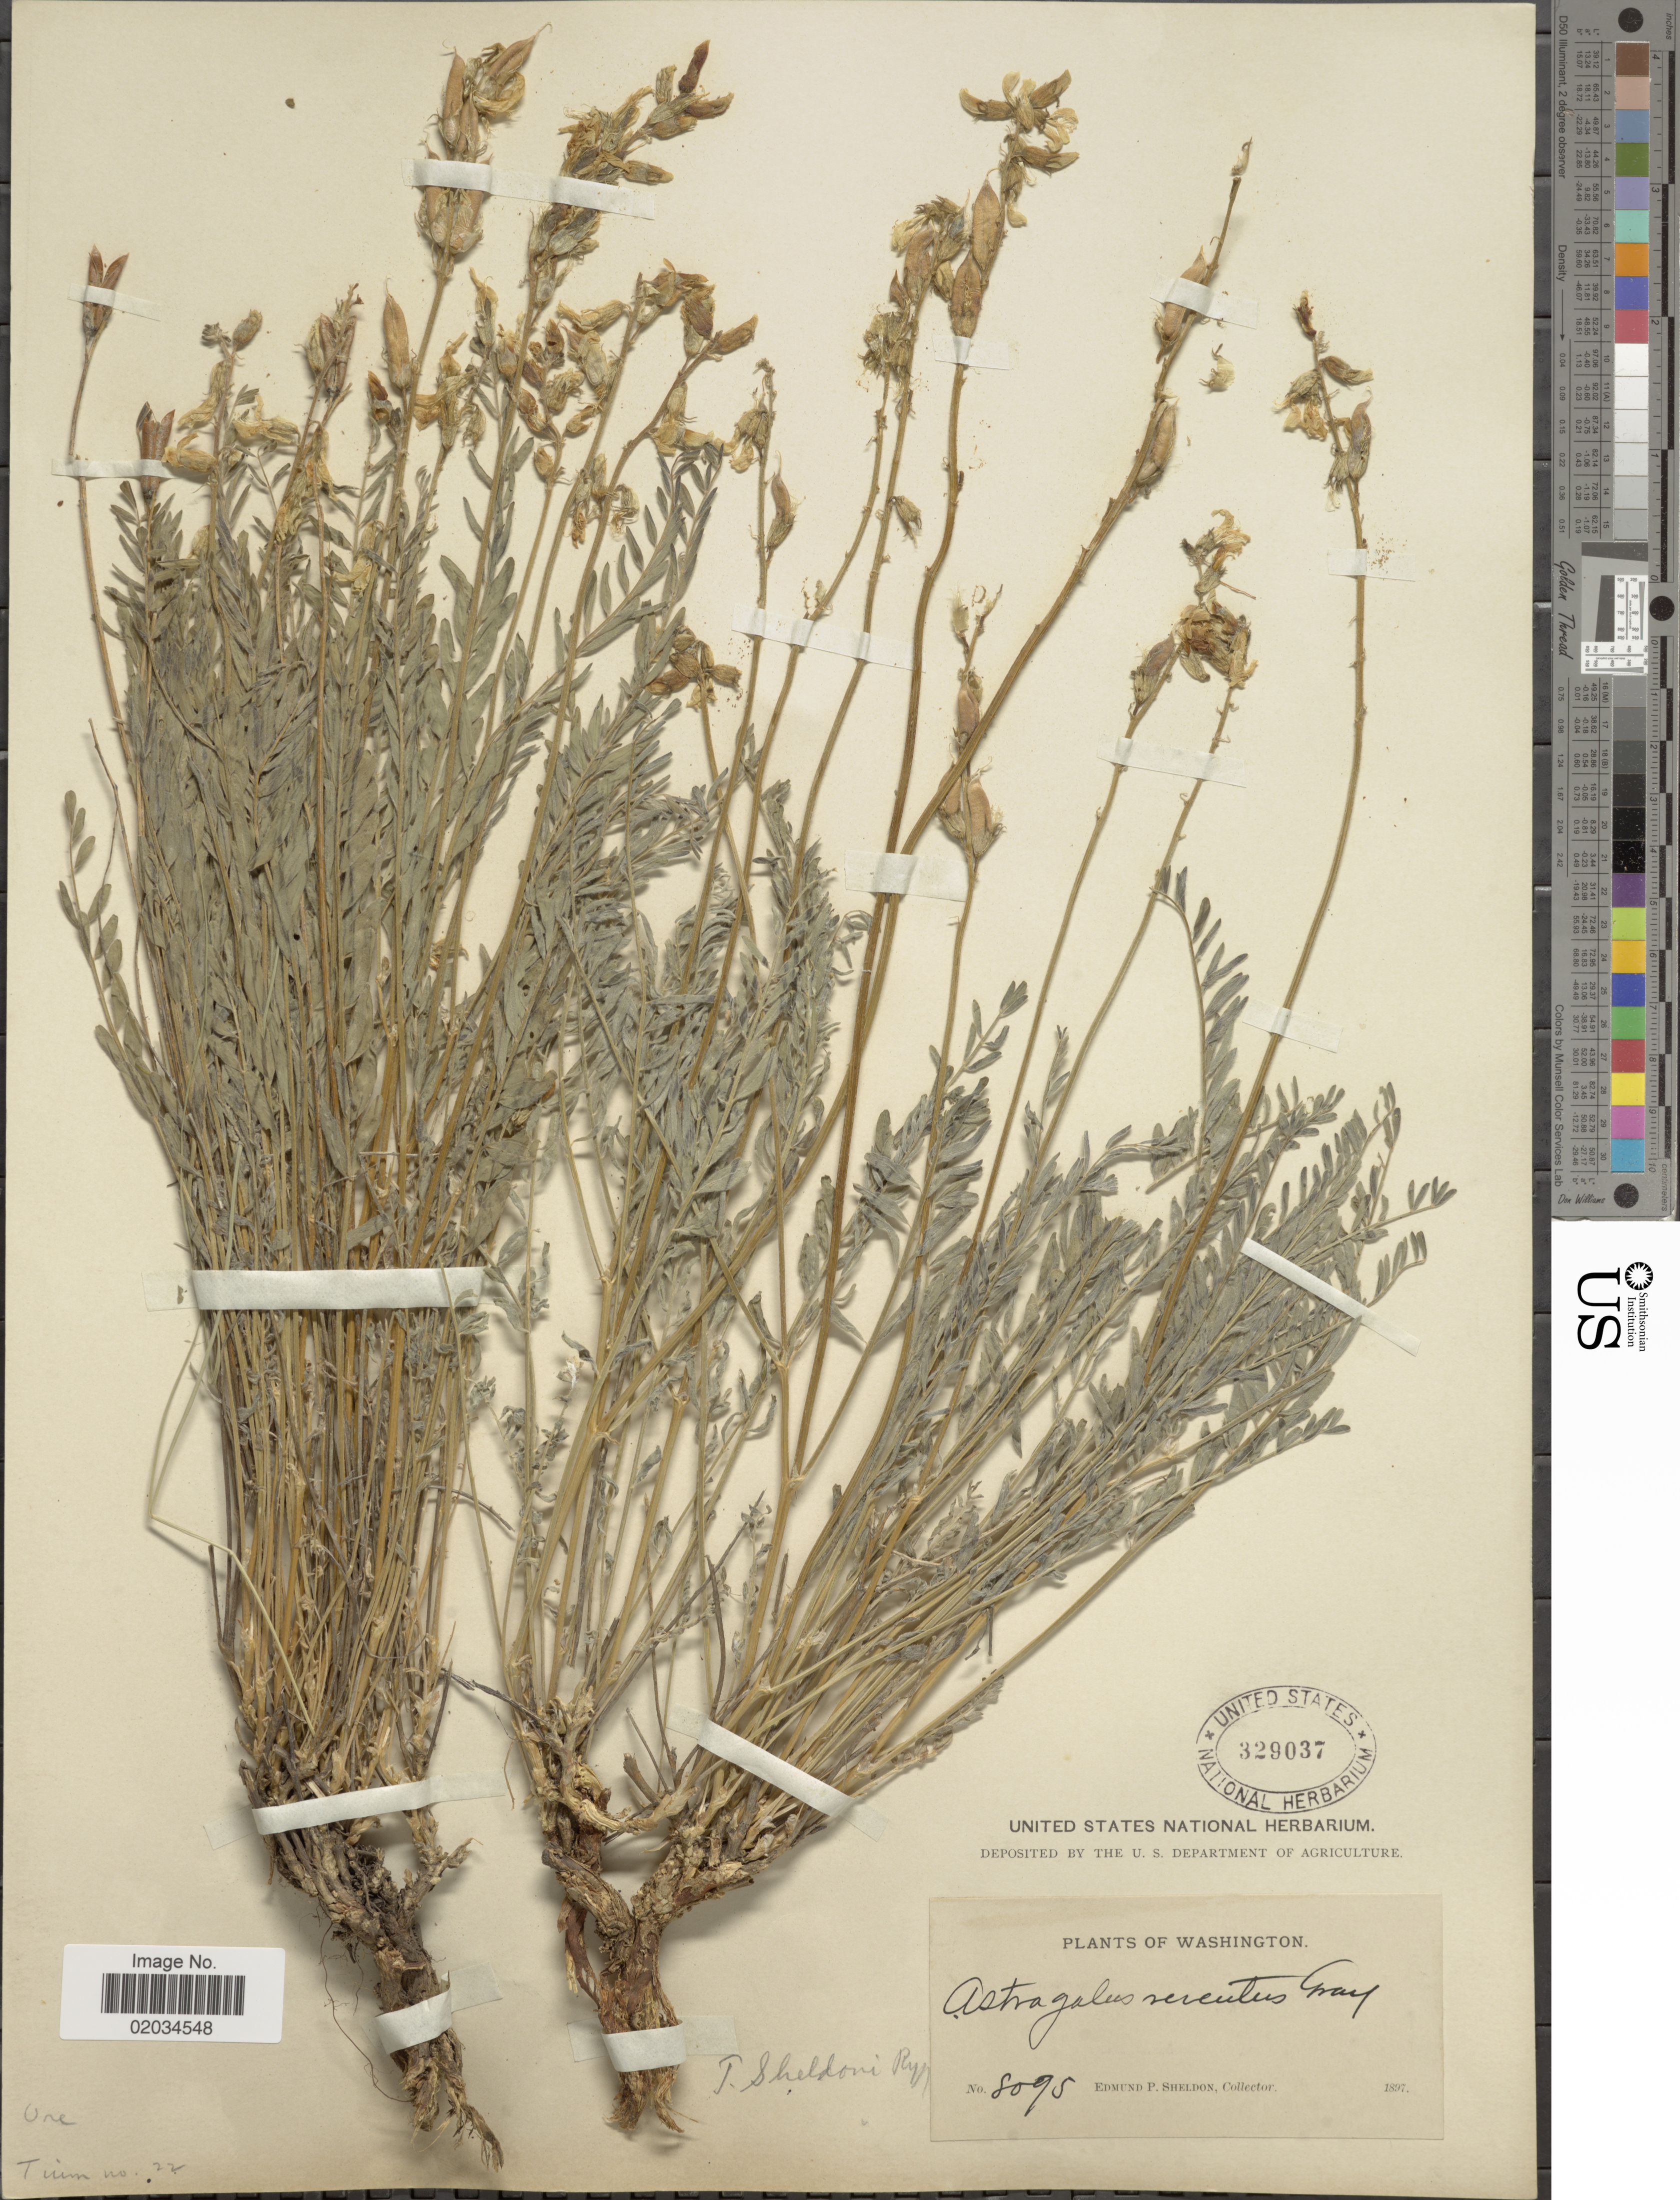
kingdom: Plantae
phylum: Tracheophyta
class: Magnoliopsida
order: Fabales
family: Fabaceae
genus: Astragalus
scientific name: Astragalus sheldonii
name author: (Rydb.) Barneby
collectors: E. P. Sheldon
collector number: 8095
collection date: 1897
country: United States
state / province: Washington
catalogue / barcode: US 329037